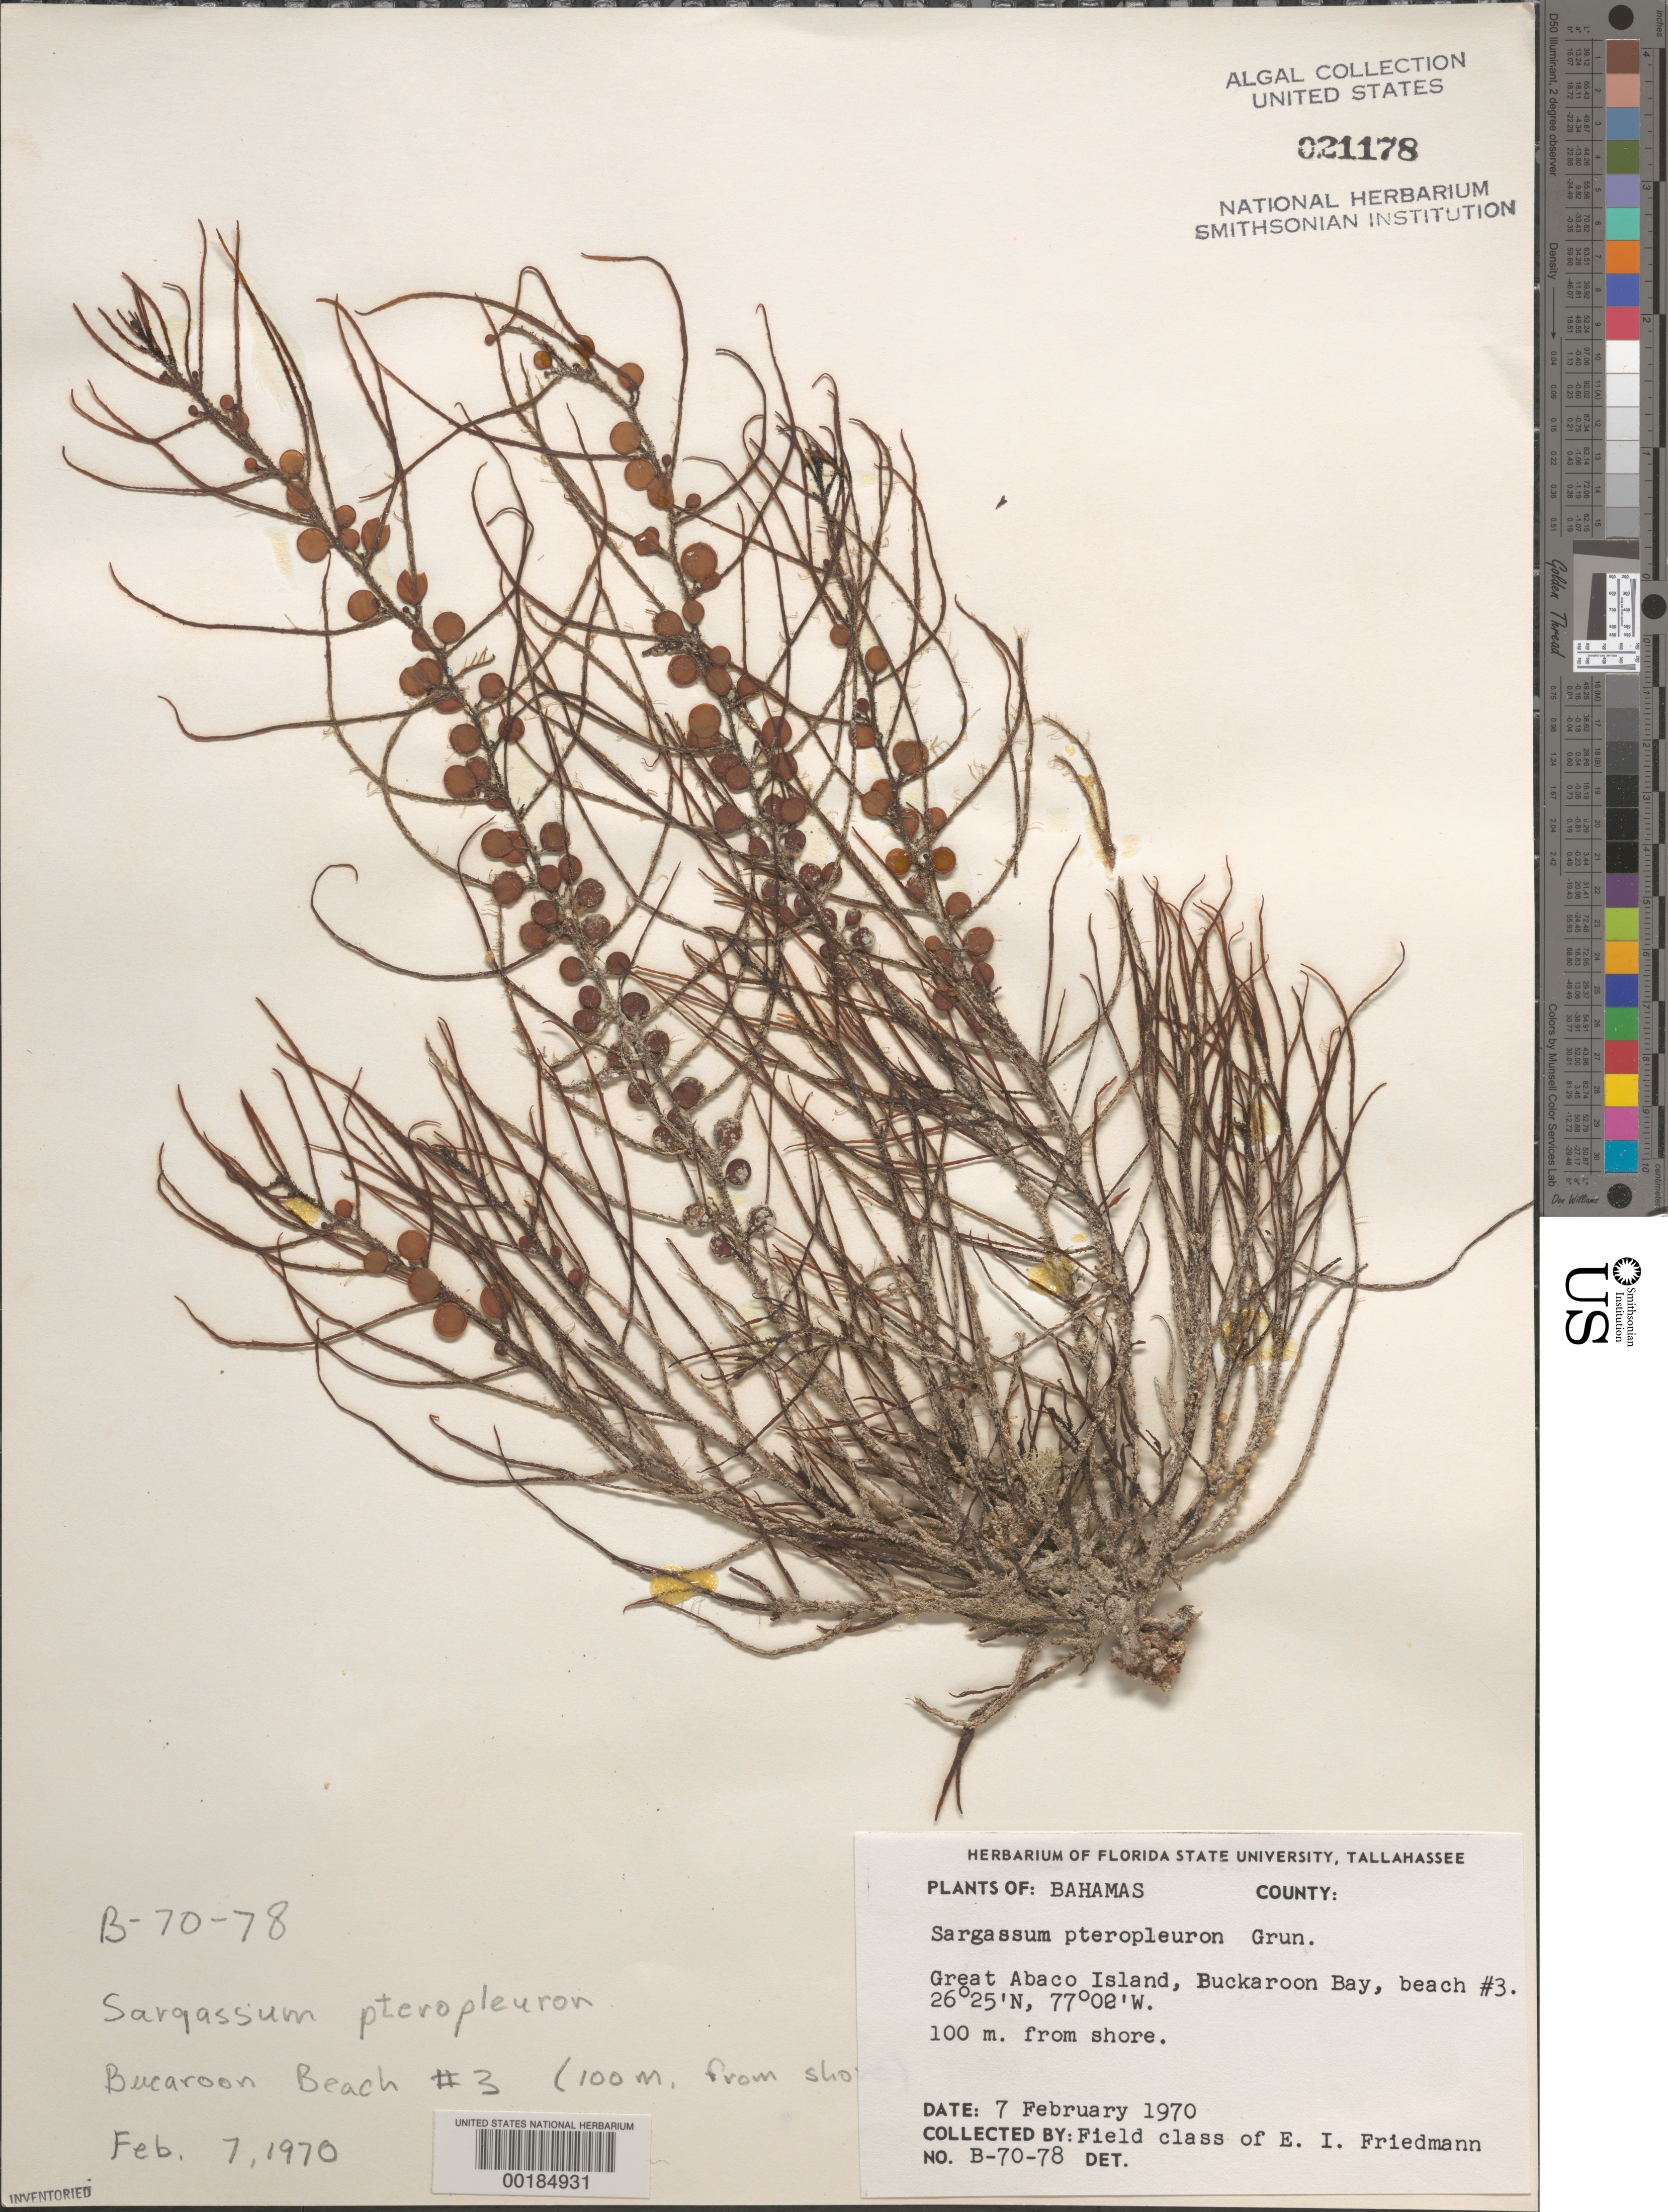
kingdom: Chromista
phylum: Ochrophyta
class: Phaeophyceae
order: Fucales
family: Sargassaceae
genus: Sargassum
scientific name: Sargassum pteropleuron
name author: Grunow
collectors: E. Friedmann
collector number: B-70-78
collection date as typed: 07 Feb 1970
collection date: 1970-02-07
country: Bahamas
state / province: Abaco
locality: Great abaco island, buckaroon bay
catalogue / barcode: US 21178